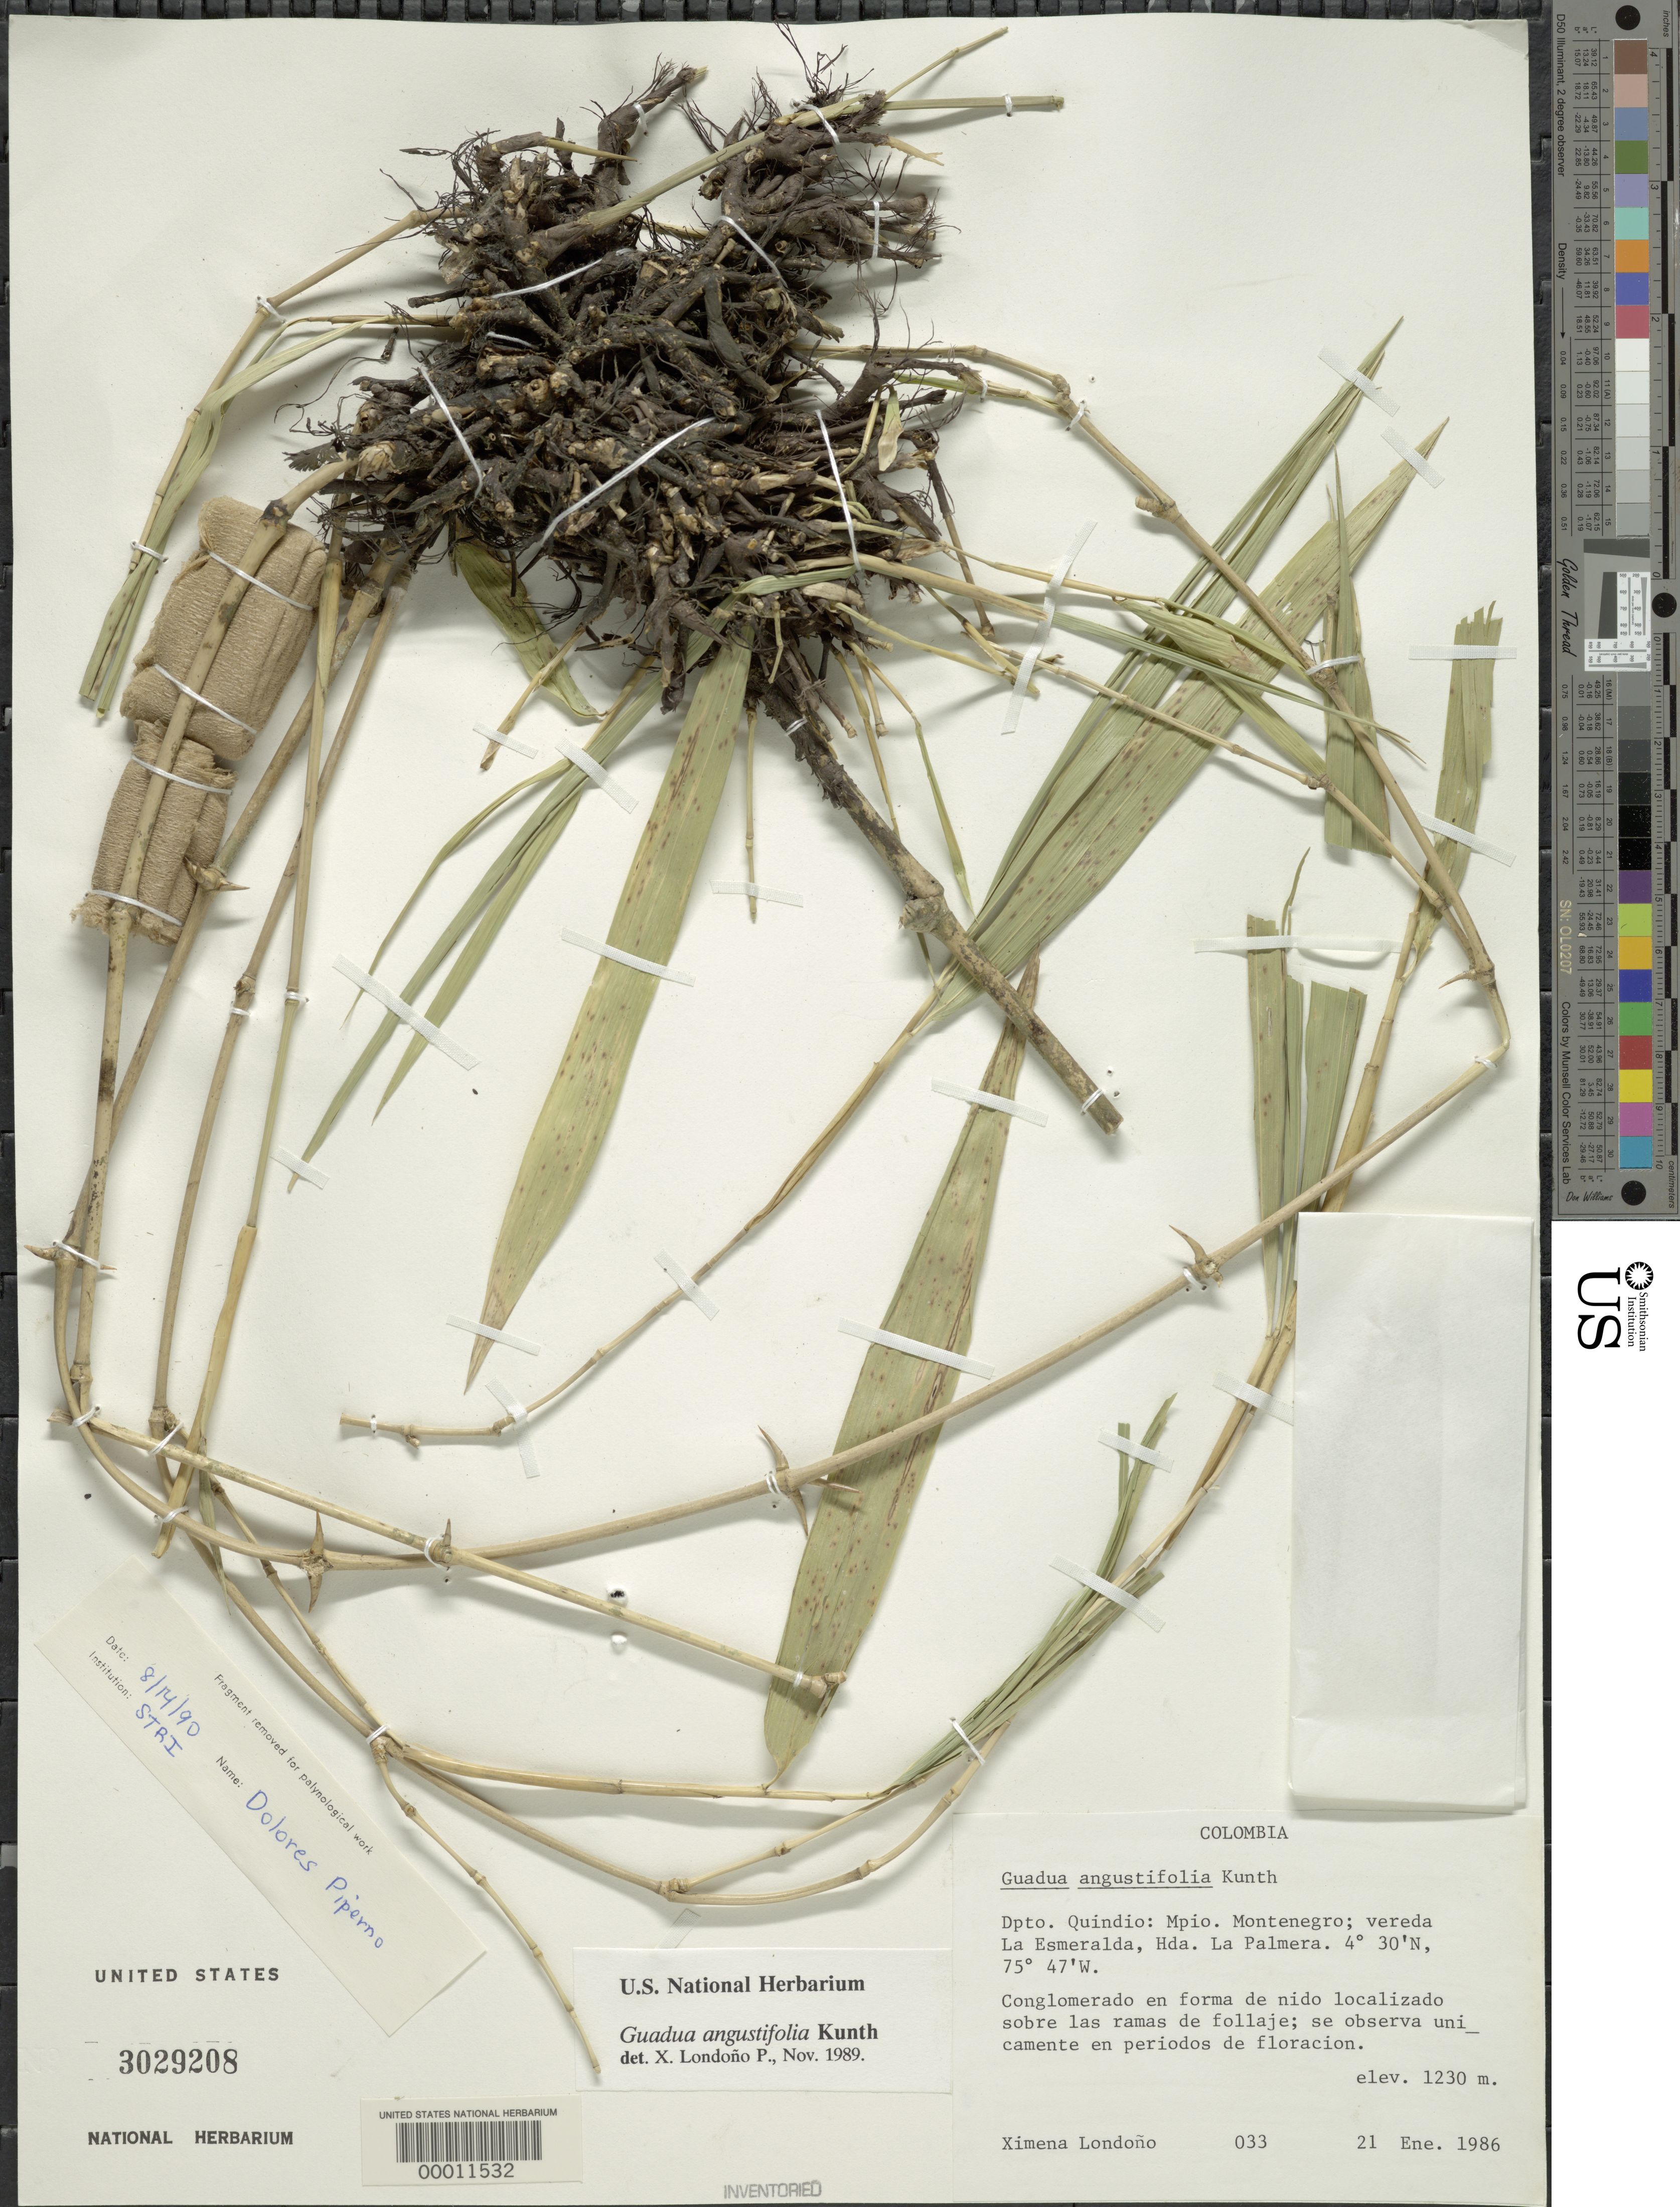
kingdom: Plantae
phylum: Tracheophyta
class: Liliopsida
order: Poales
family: Poaceae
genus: Guadua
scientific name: Guadua angustifolia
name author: Kunth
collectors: X. Londoño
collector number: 85-033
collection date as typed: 21 Jan 1986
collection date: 1986-01-21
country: Colombia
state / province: Quindío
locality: La Esmeralda, hda. la Plamera, lat. 04 30'n: long 75 47'w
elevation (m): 1230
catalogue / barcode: US 3029208